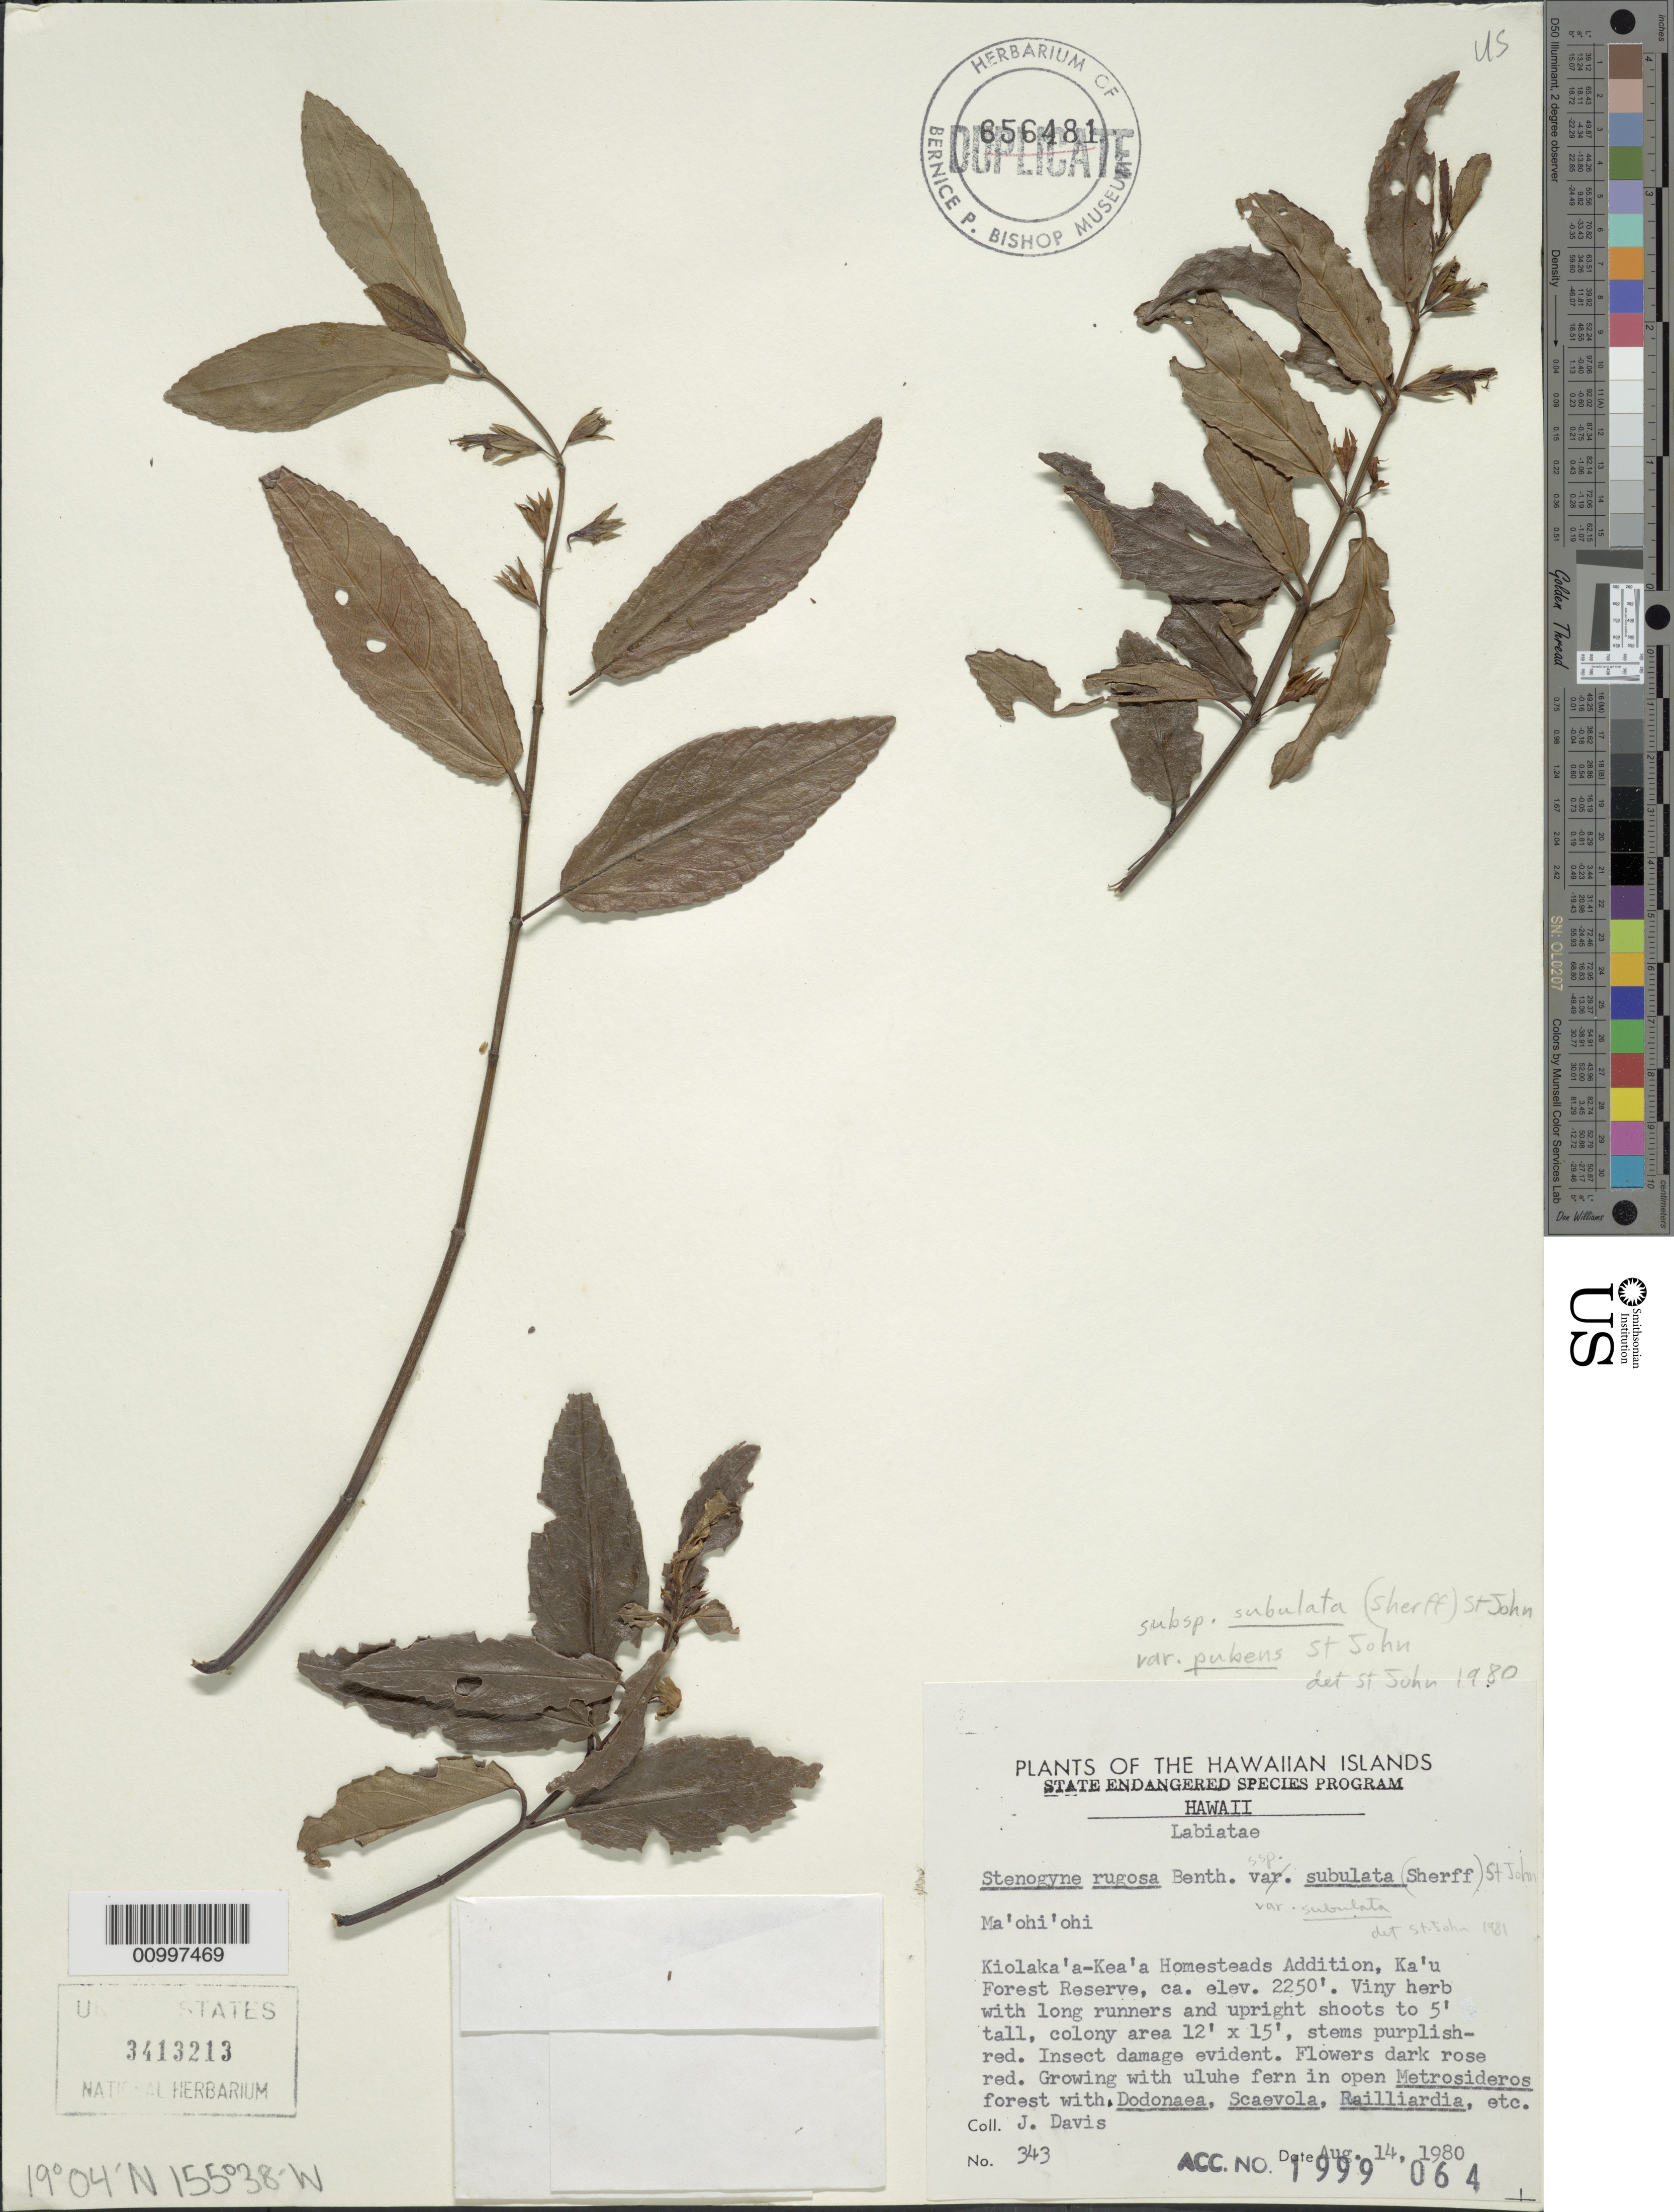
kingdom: Plantae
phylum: Tracheophyta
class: Magnoliopsida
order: Lamiales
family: Lamiaceae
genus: Stenogyne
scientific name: Stenogyne rugosa var. subulata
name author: Sherff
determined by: St. John, --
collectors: J. Davis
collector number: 343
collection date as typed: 14 Aug 1980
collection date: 1980-08-14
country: United States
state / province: Hawaii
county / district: Hawaii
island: Hawaii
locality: Kiolaka'a-Kea'a Homesteads Addition, Ka'u Forest Reserve.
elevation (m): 686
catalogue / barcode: US 3413213